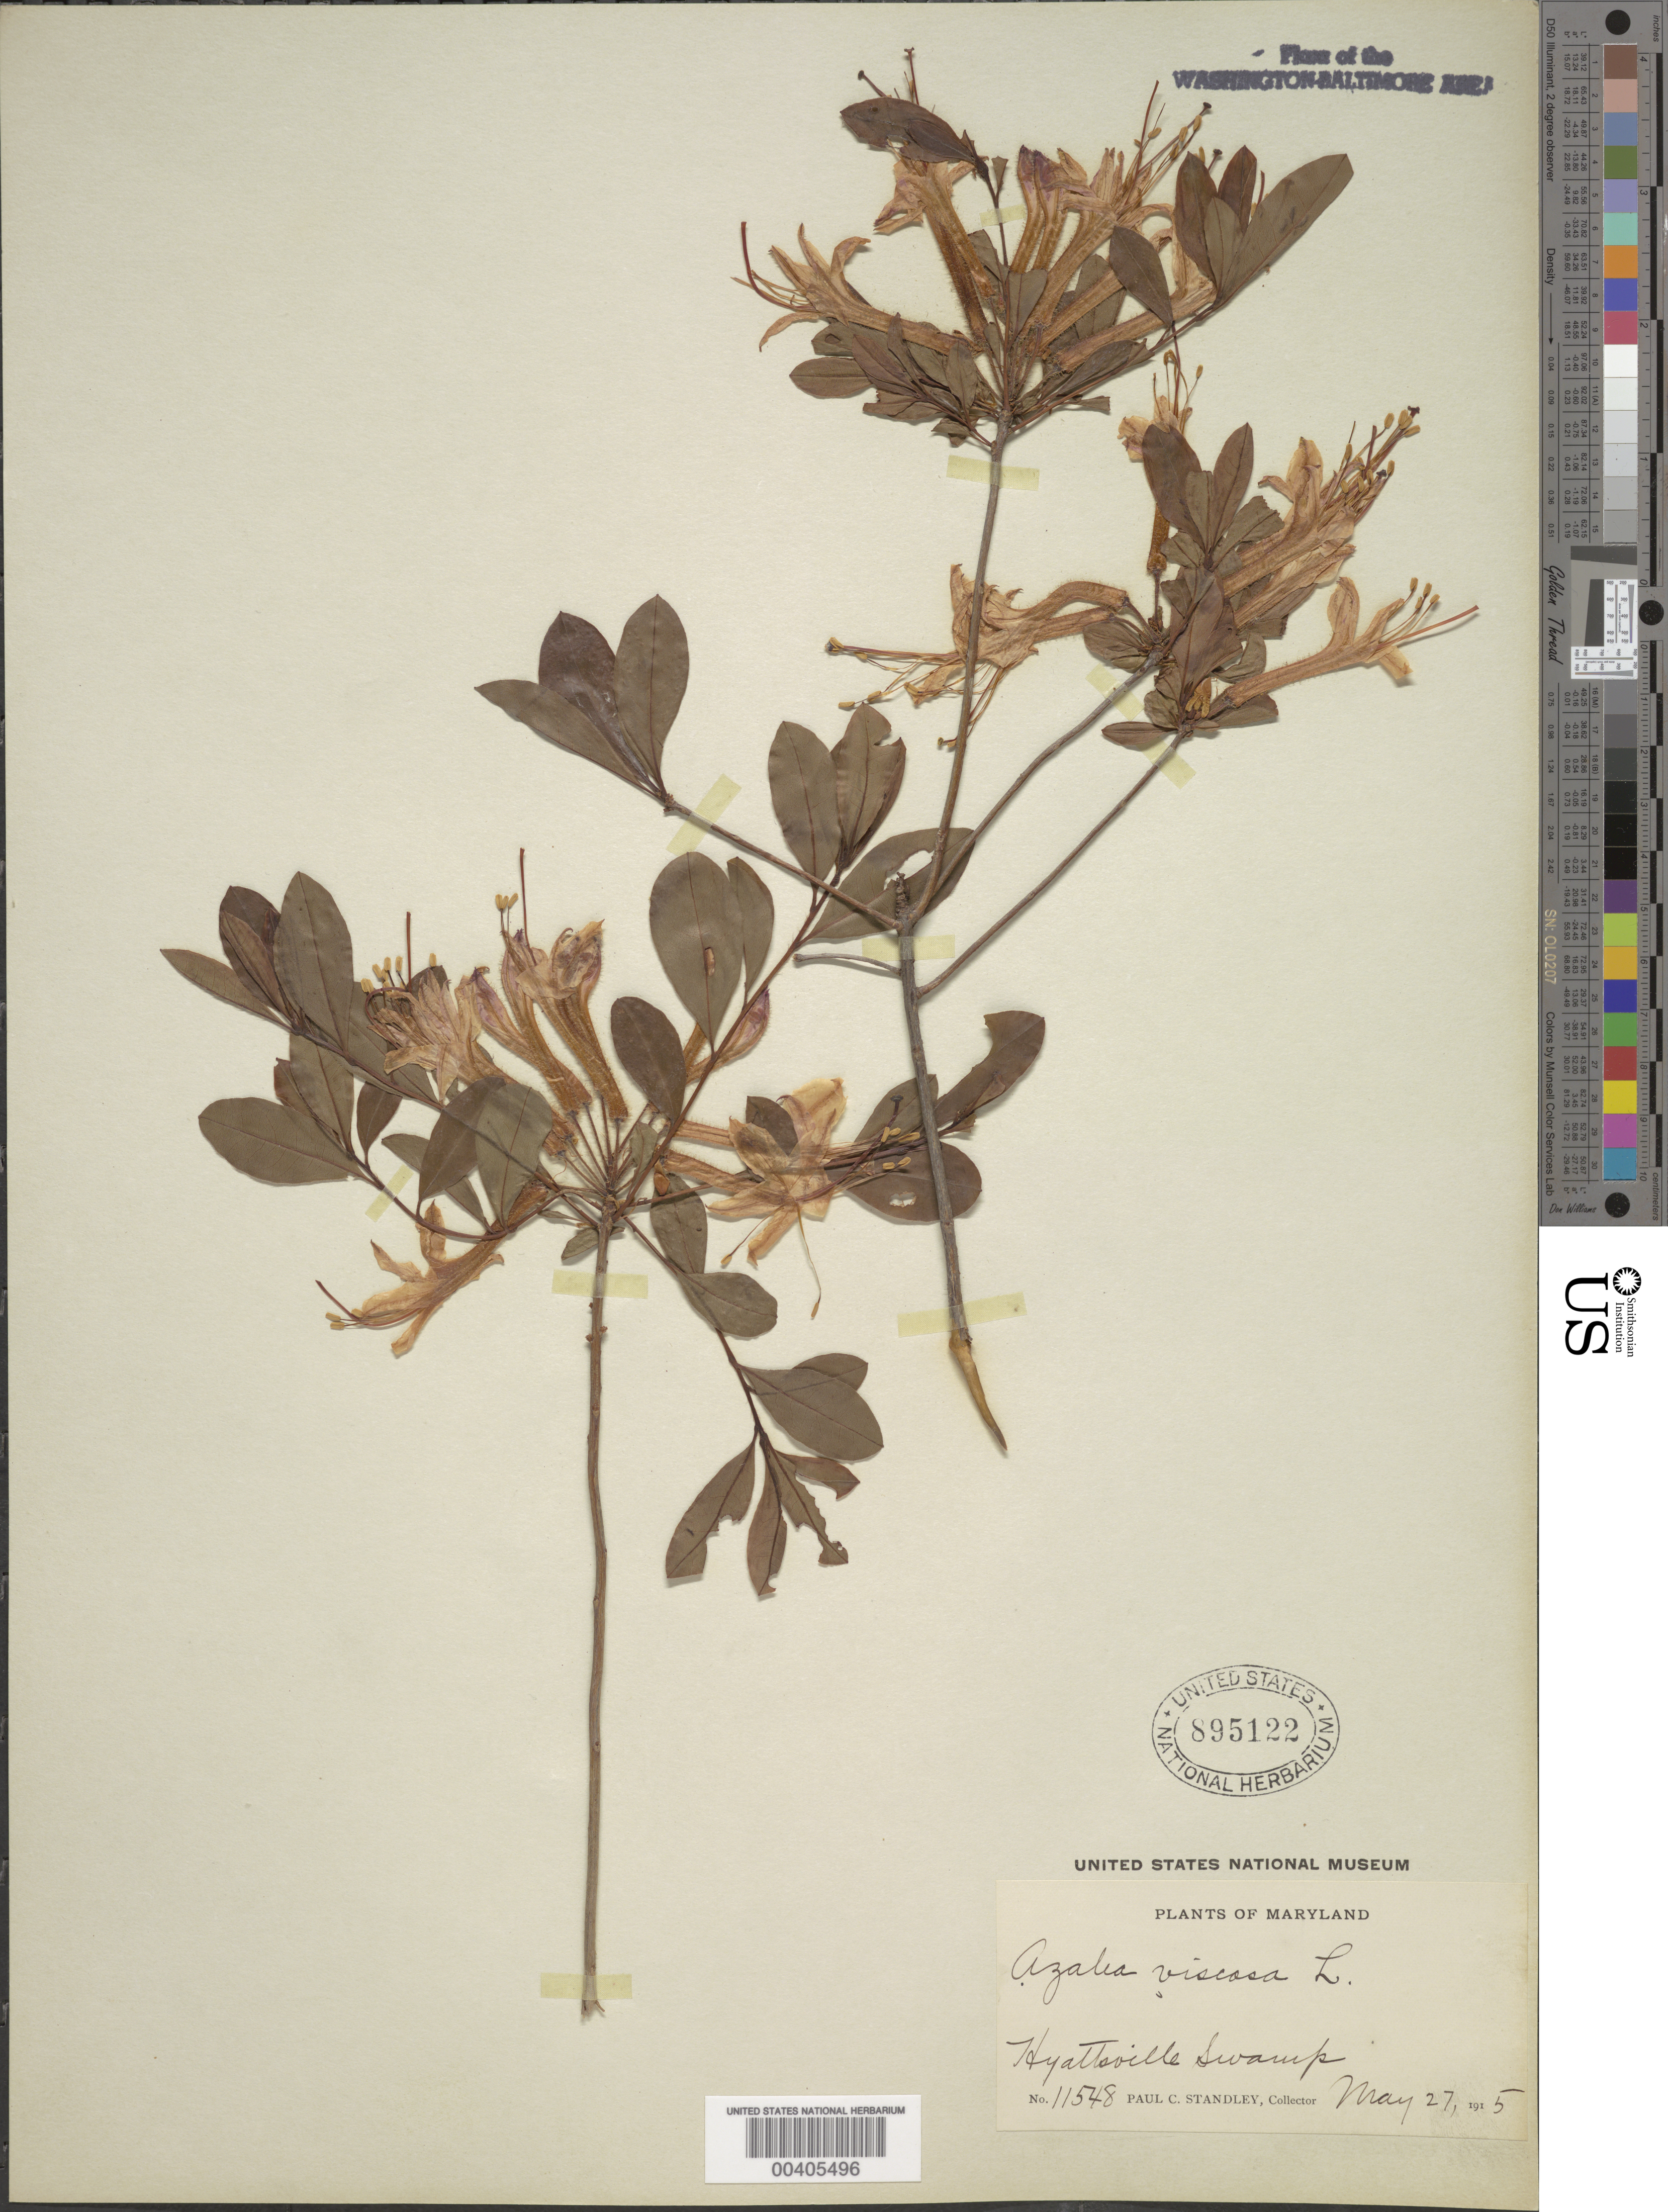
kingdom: Plantae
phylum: Tracheophyta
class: Magnoliopsida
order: Ericales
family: Ericaceae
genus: Rhododendron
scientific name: Rhododendron viscosum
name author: (L.) Torr.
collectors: P. C. Standley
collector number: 11548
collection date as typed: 27 May 1915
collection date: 1915-05-27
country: United States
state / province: Maryland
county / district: Prince George's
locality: Hyattsville Swamp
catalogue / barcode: US 895122